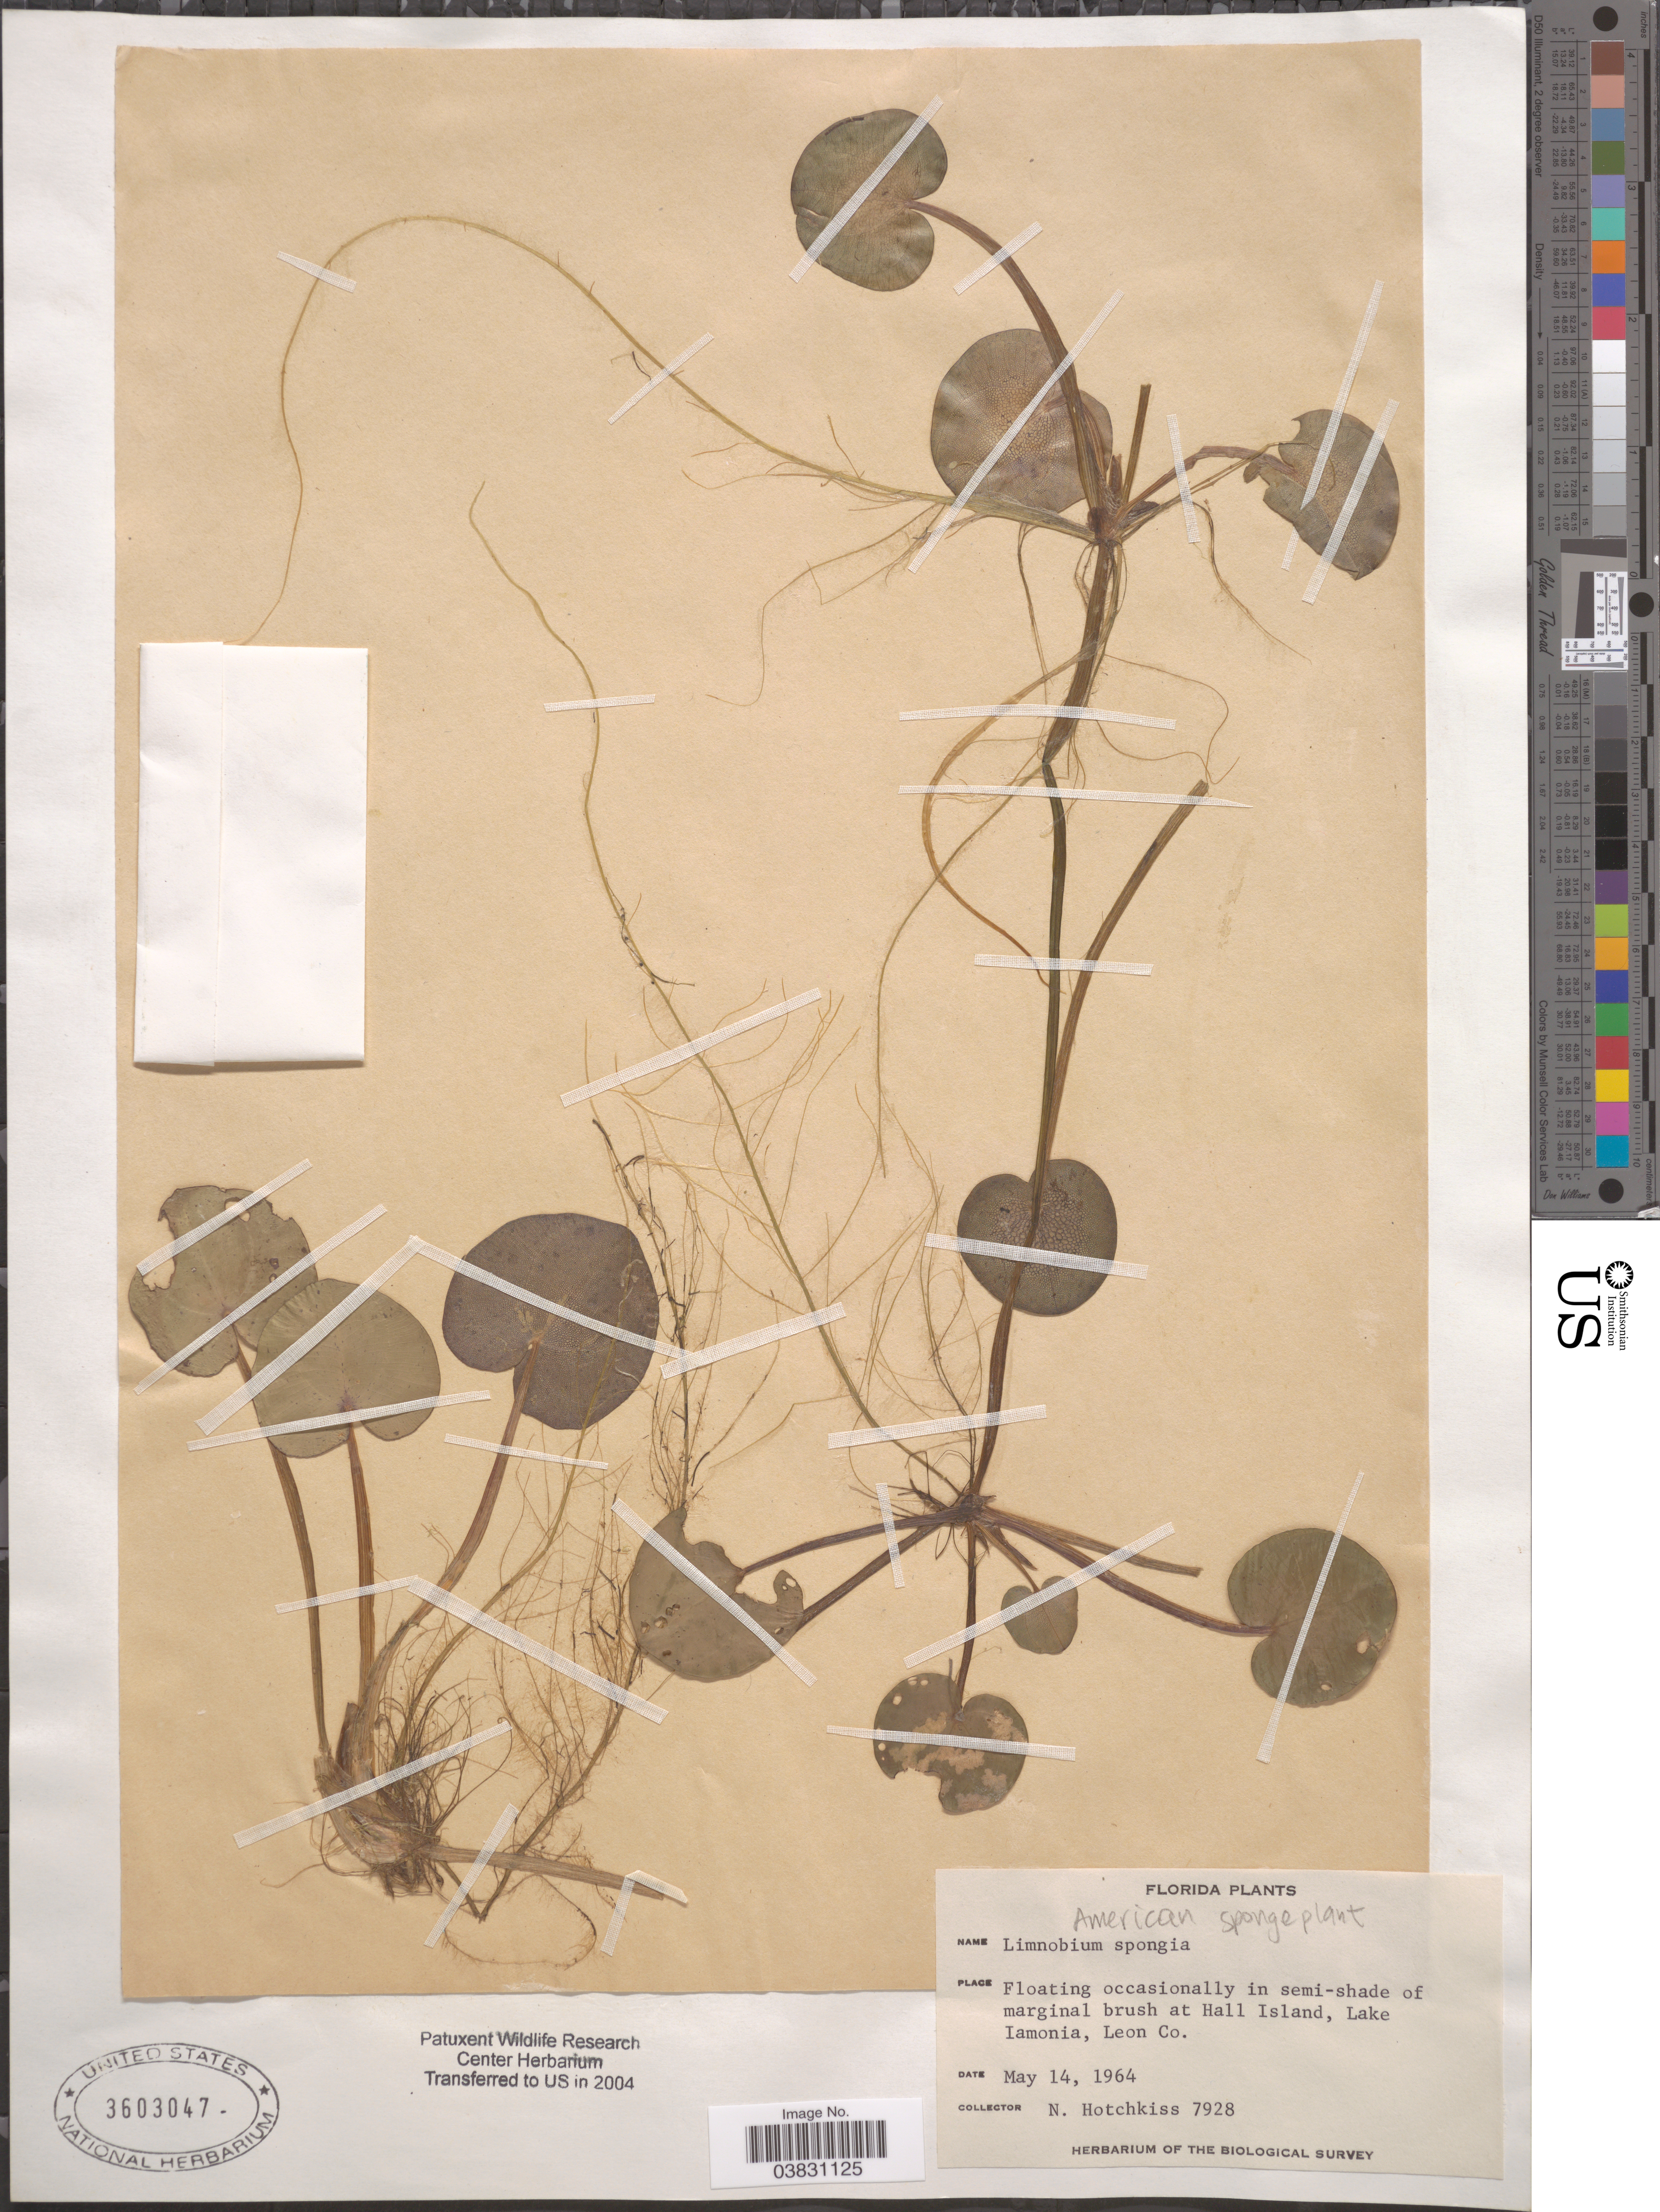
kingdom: Plantae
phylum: Tracheophyta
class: Liliopsida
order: Alismatales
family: Hydrocharitaceae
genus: Limnobium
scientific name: Limnobium spongia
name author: (Bosc) Rich. ex Steud.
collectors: N. Hotchkiss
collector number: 7928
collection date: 1964-05-14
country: United States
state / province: Florida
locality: Hall Island, Lake Iamonia, Leon Co.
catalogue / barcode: US 3603047